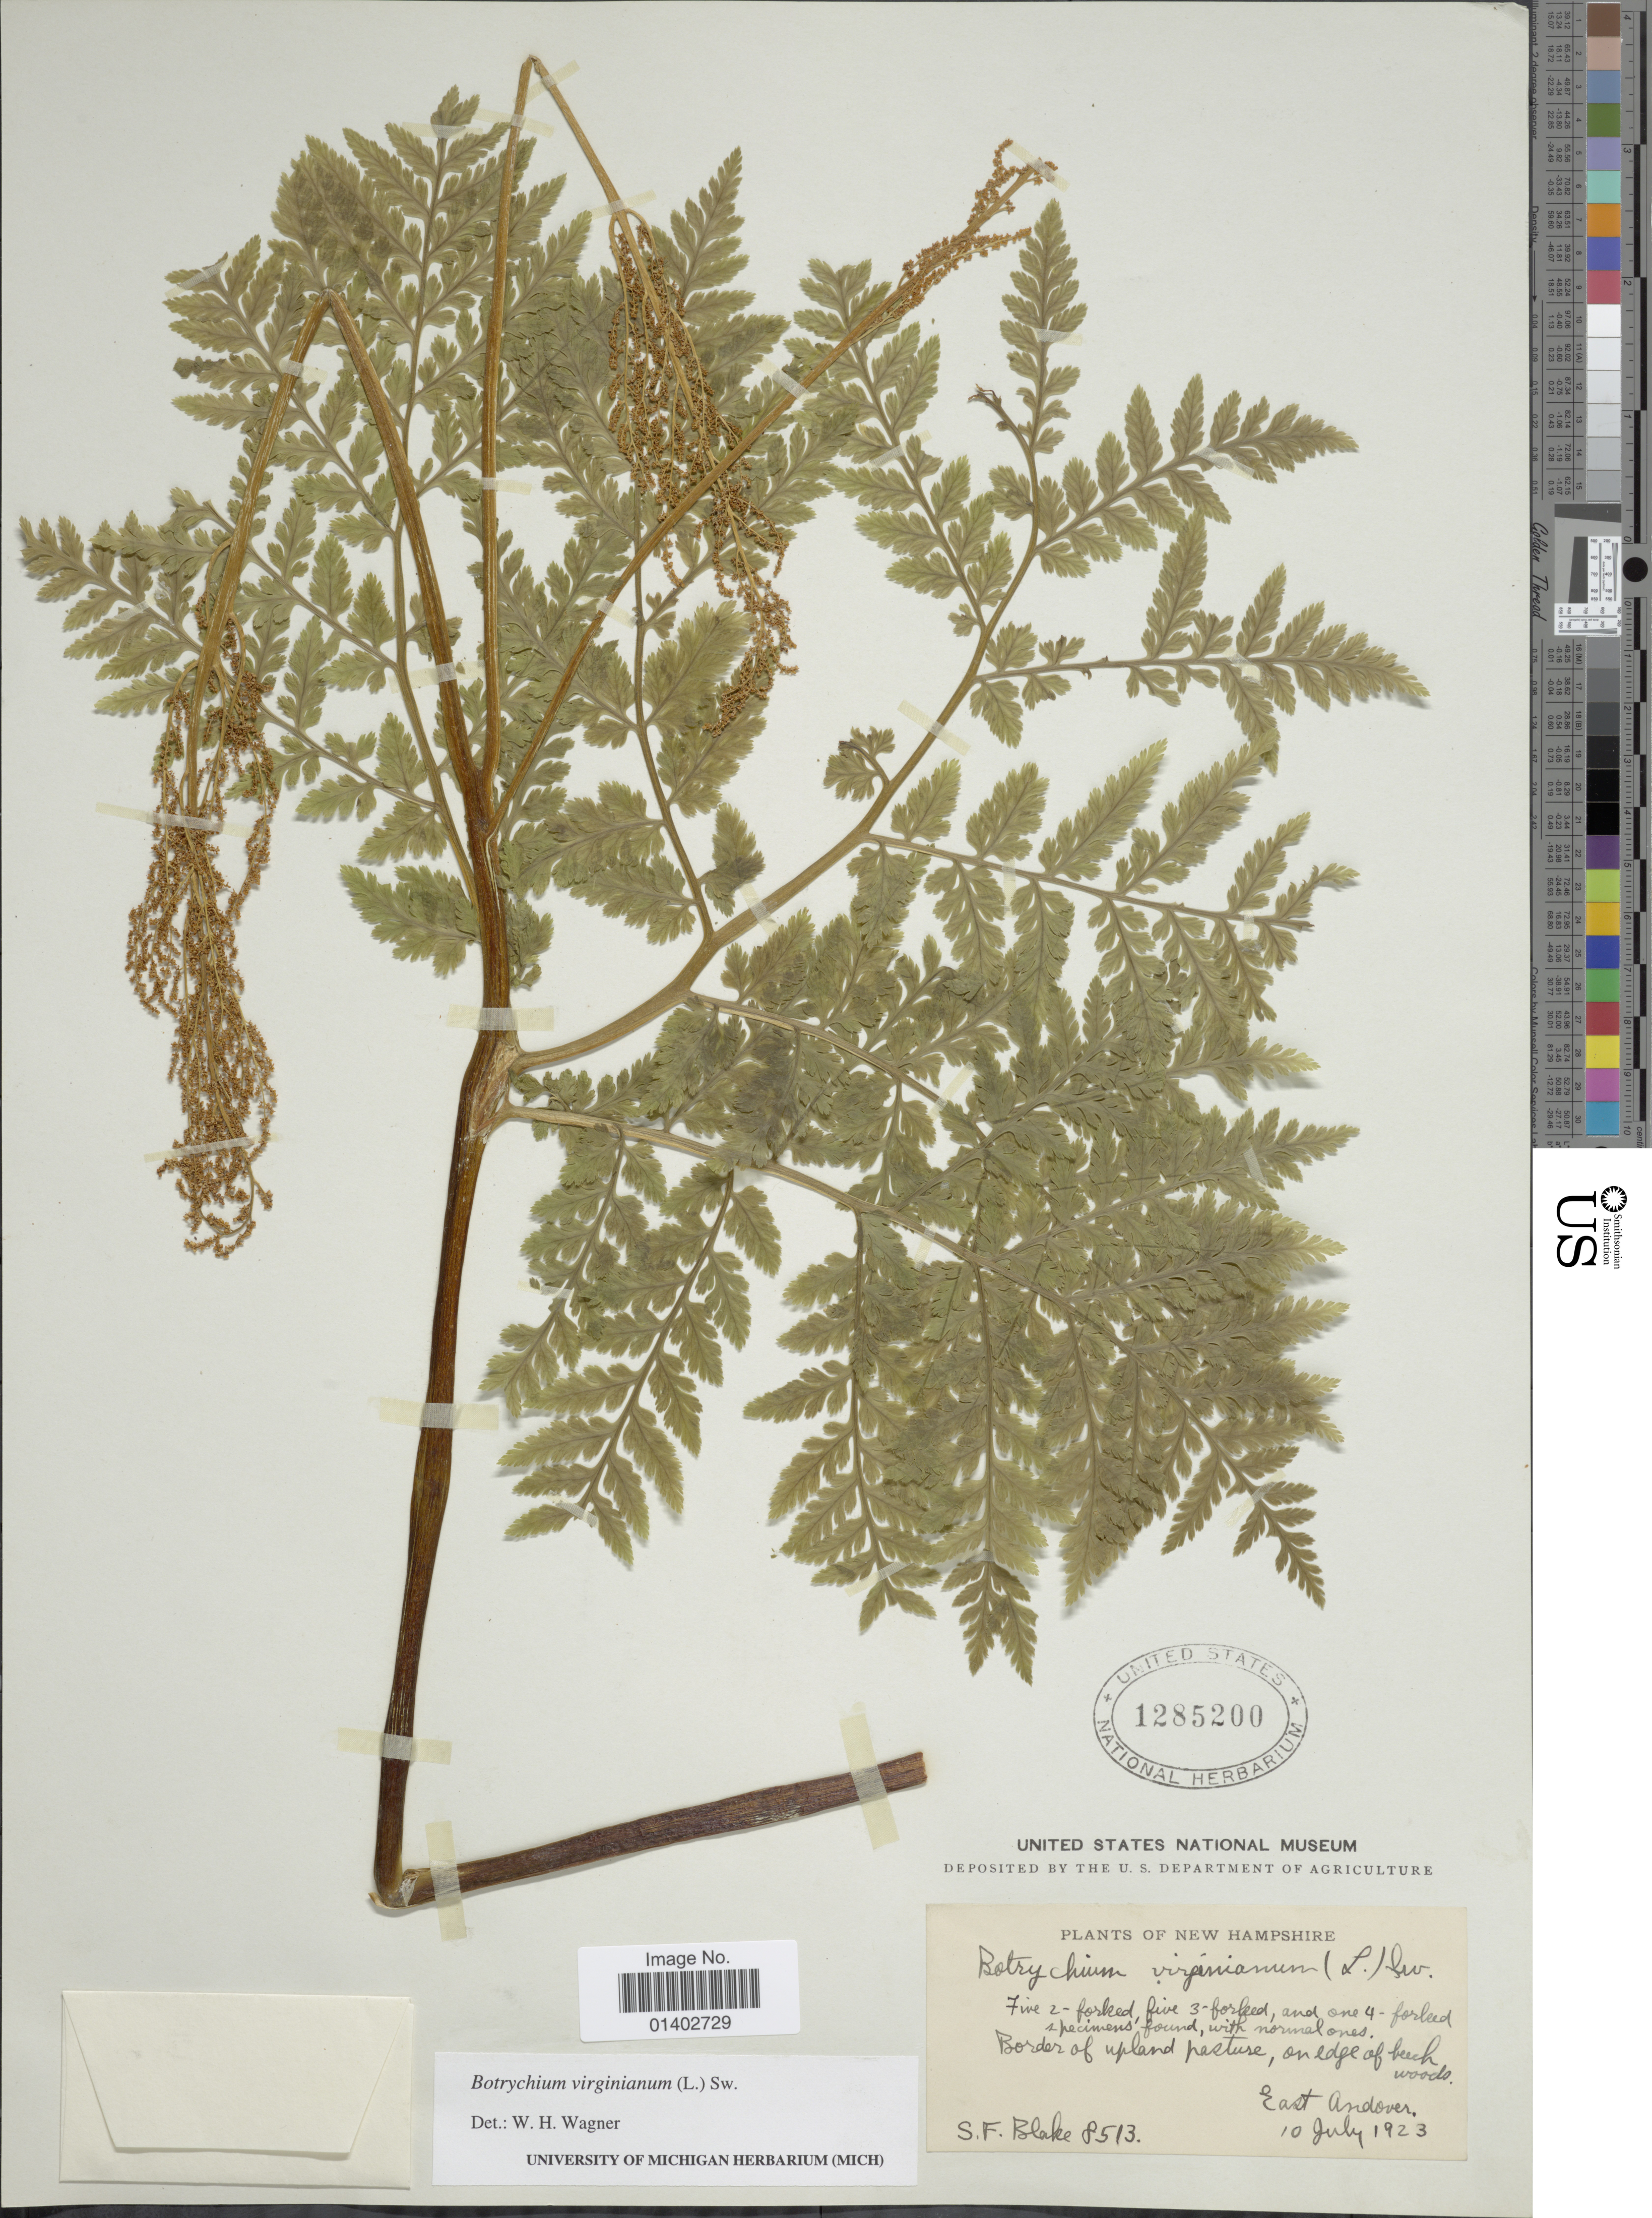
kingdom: Plantae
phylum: Tracheophyta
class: Polypodiopsida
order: Ophioglossales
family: Ophioglossaceae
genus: Botrychium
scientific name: Botrychium virginianum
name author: (L.) Sw.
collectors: S. Blake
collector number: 8513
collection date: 1923-07-10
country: United States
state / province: New Hampshire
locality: Border of upland pasture, on edge of beech woods, East Andover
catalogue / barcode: US 1285200